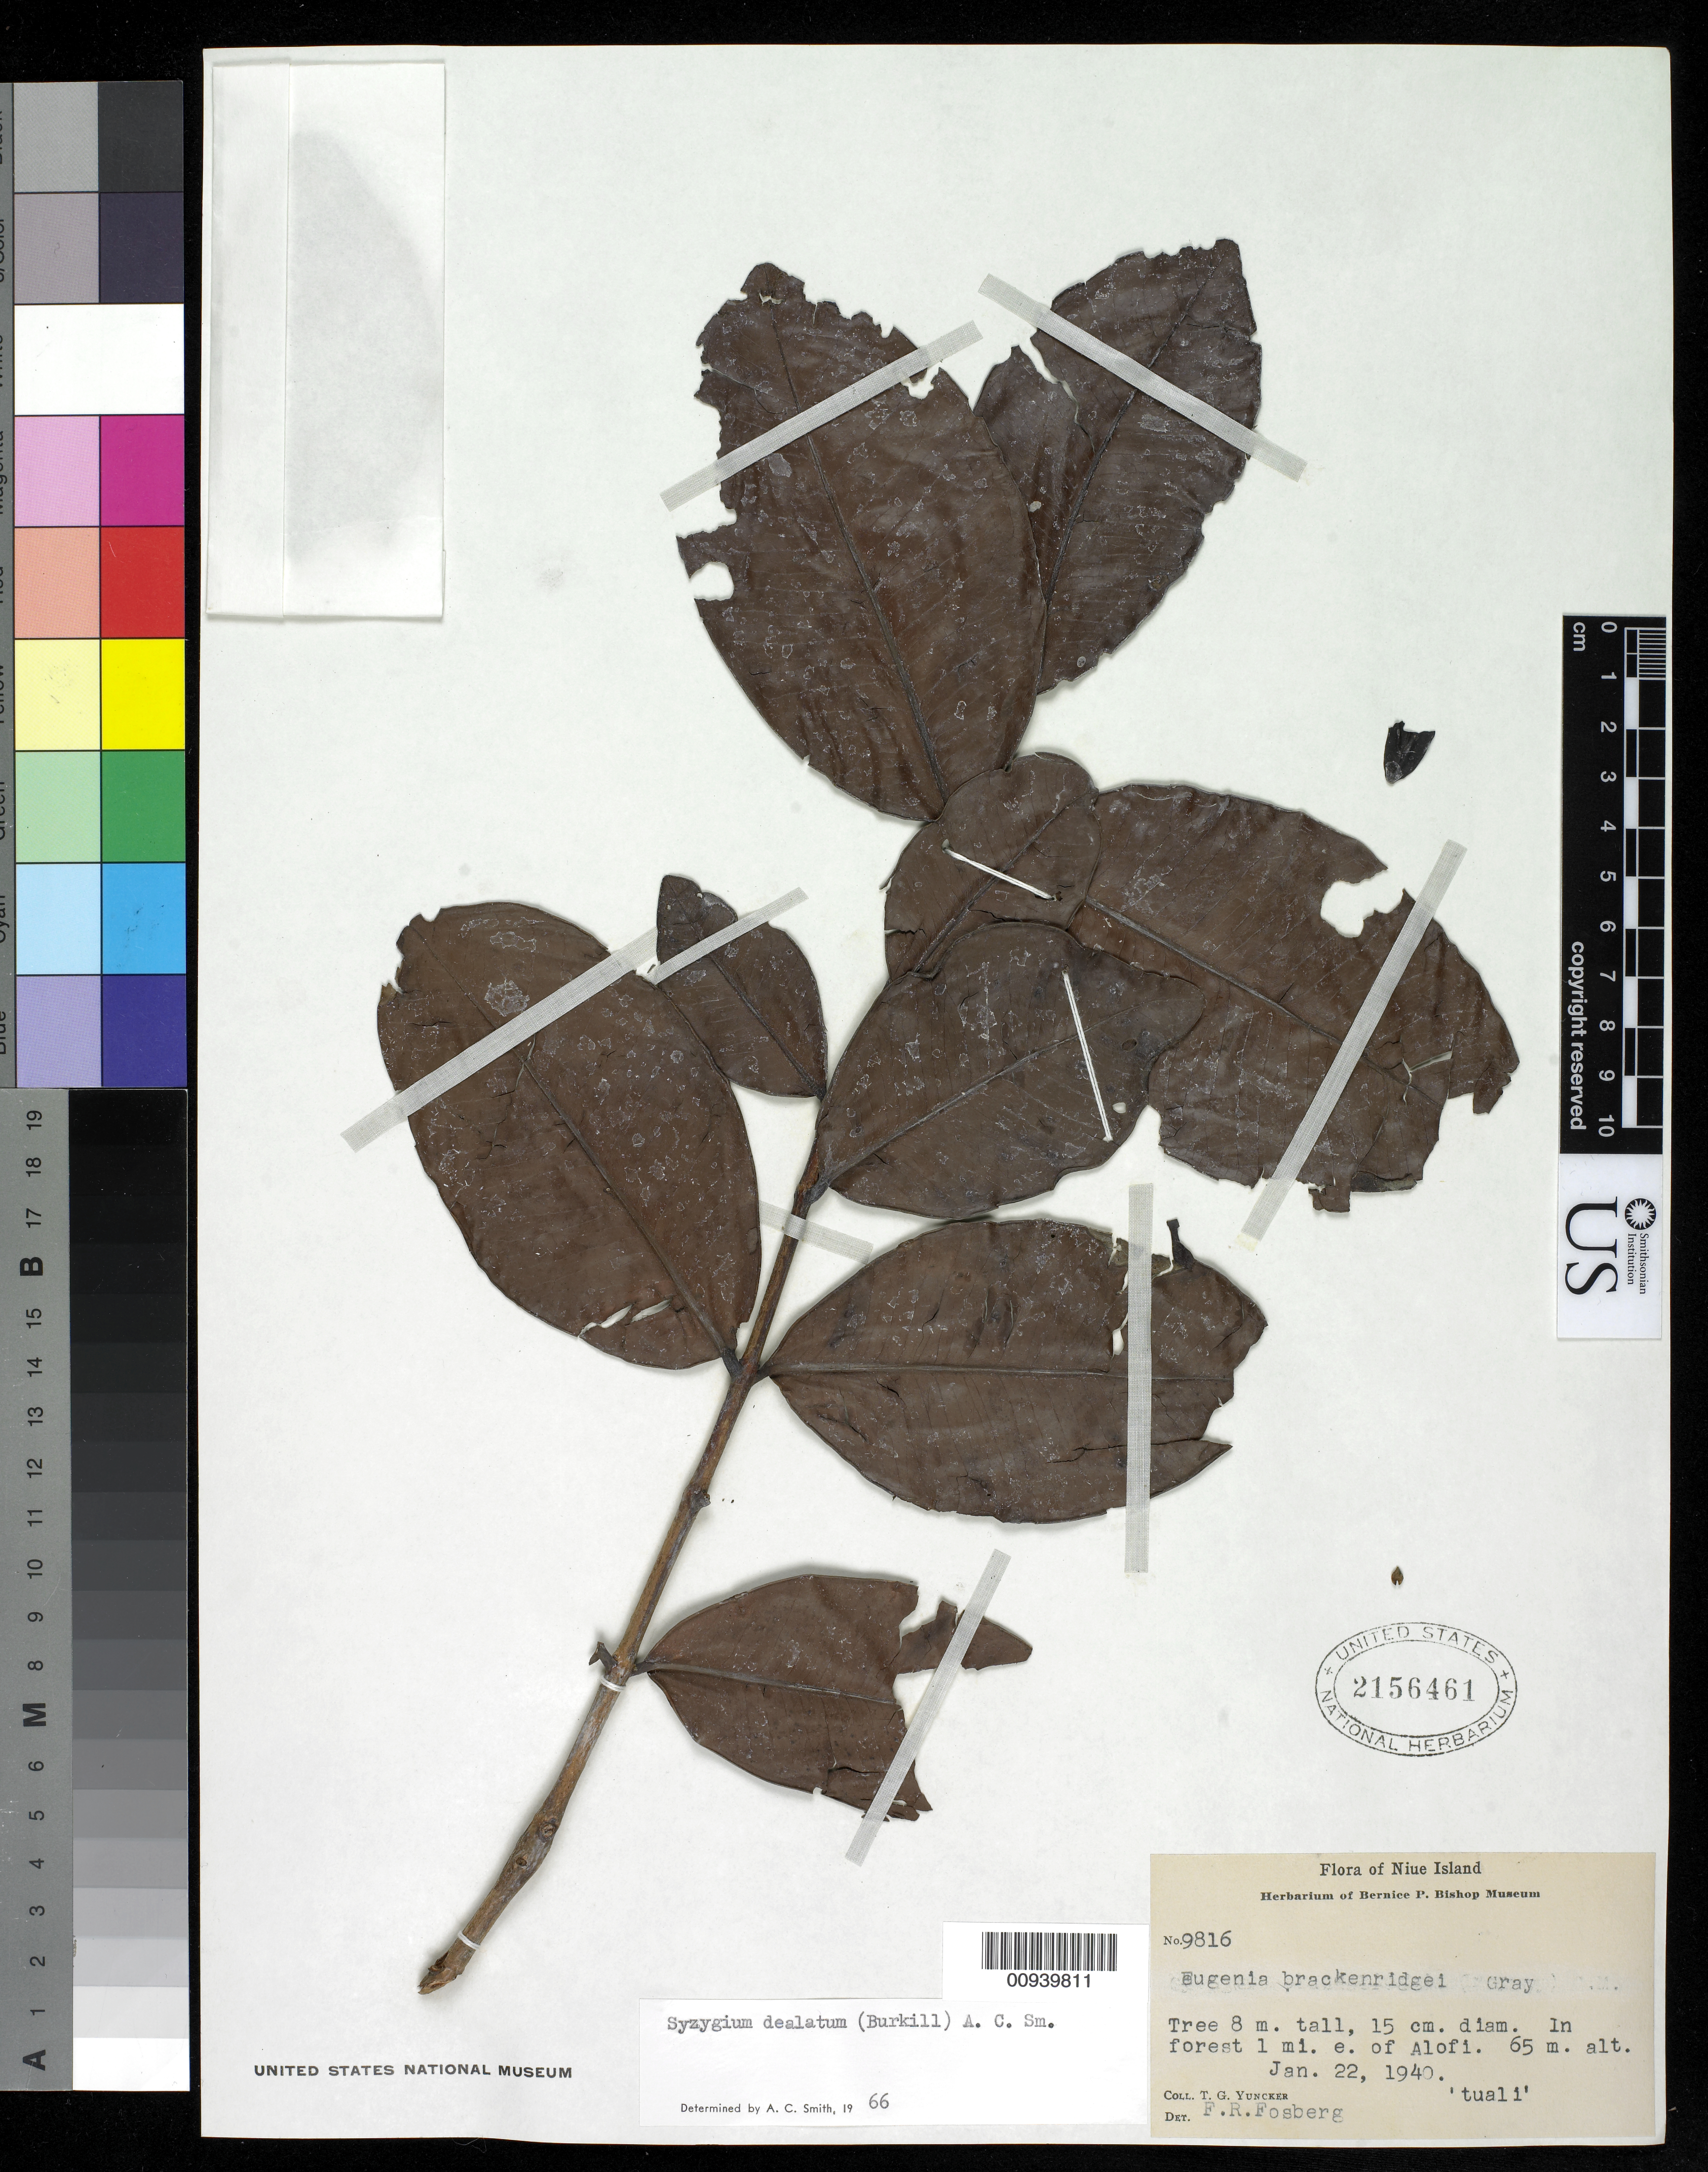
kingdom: Plantae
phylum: Tracheophyta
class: Magnoliopsida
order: Myrtales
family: Myrtaceae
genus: Syzygium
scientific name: Syzygium dealbatum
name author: (Burkhill) A.C. Sm.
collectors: T. G. Yuncker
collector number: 9816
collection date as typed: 22 Jan 1940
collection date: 1940-01-22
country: Niue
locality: E. of Alofi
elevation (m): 65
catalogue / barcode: US 2156461